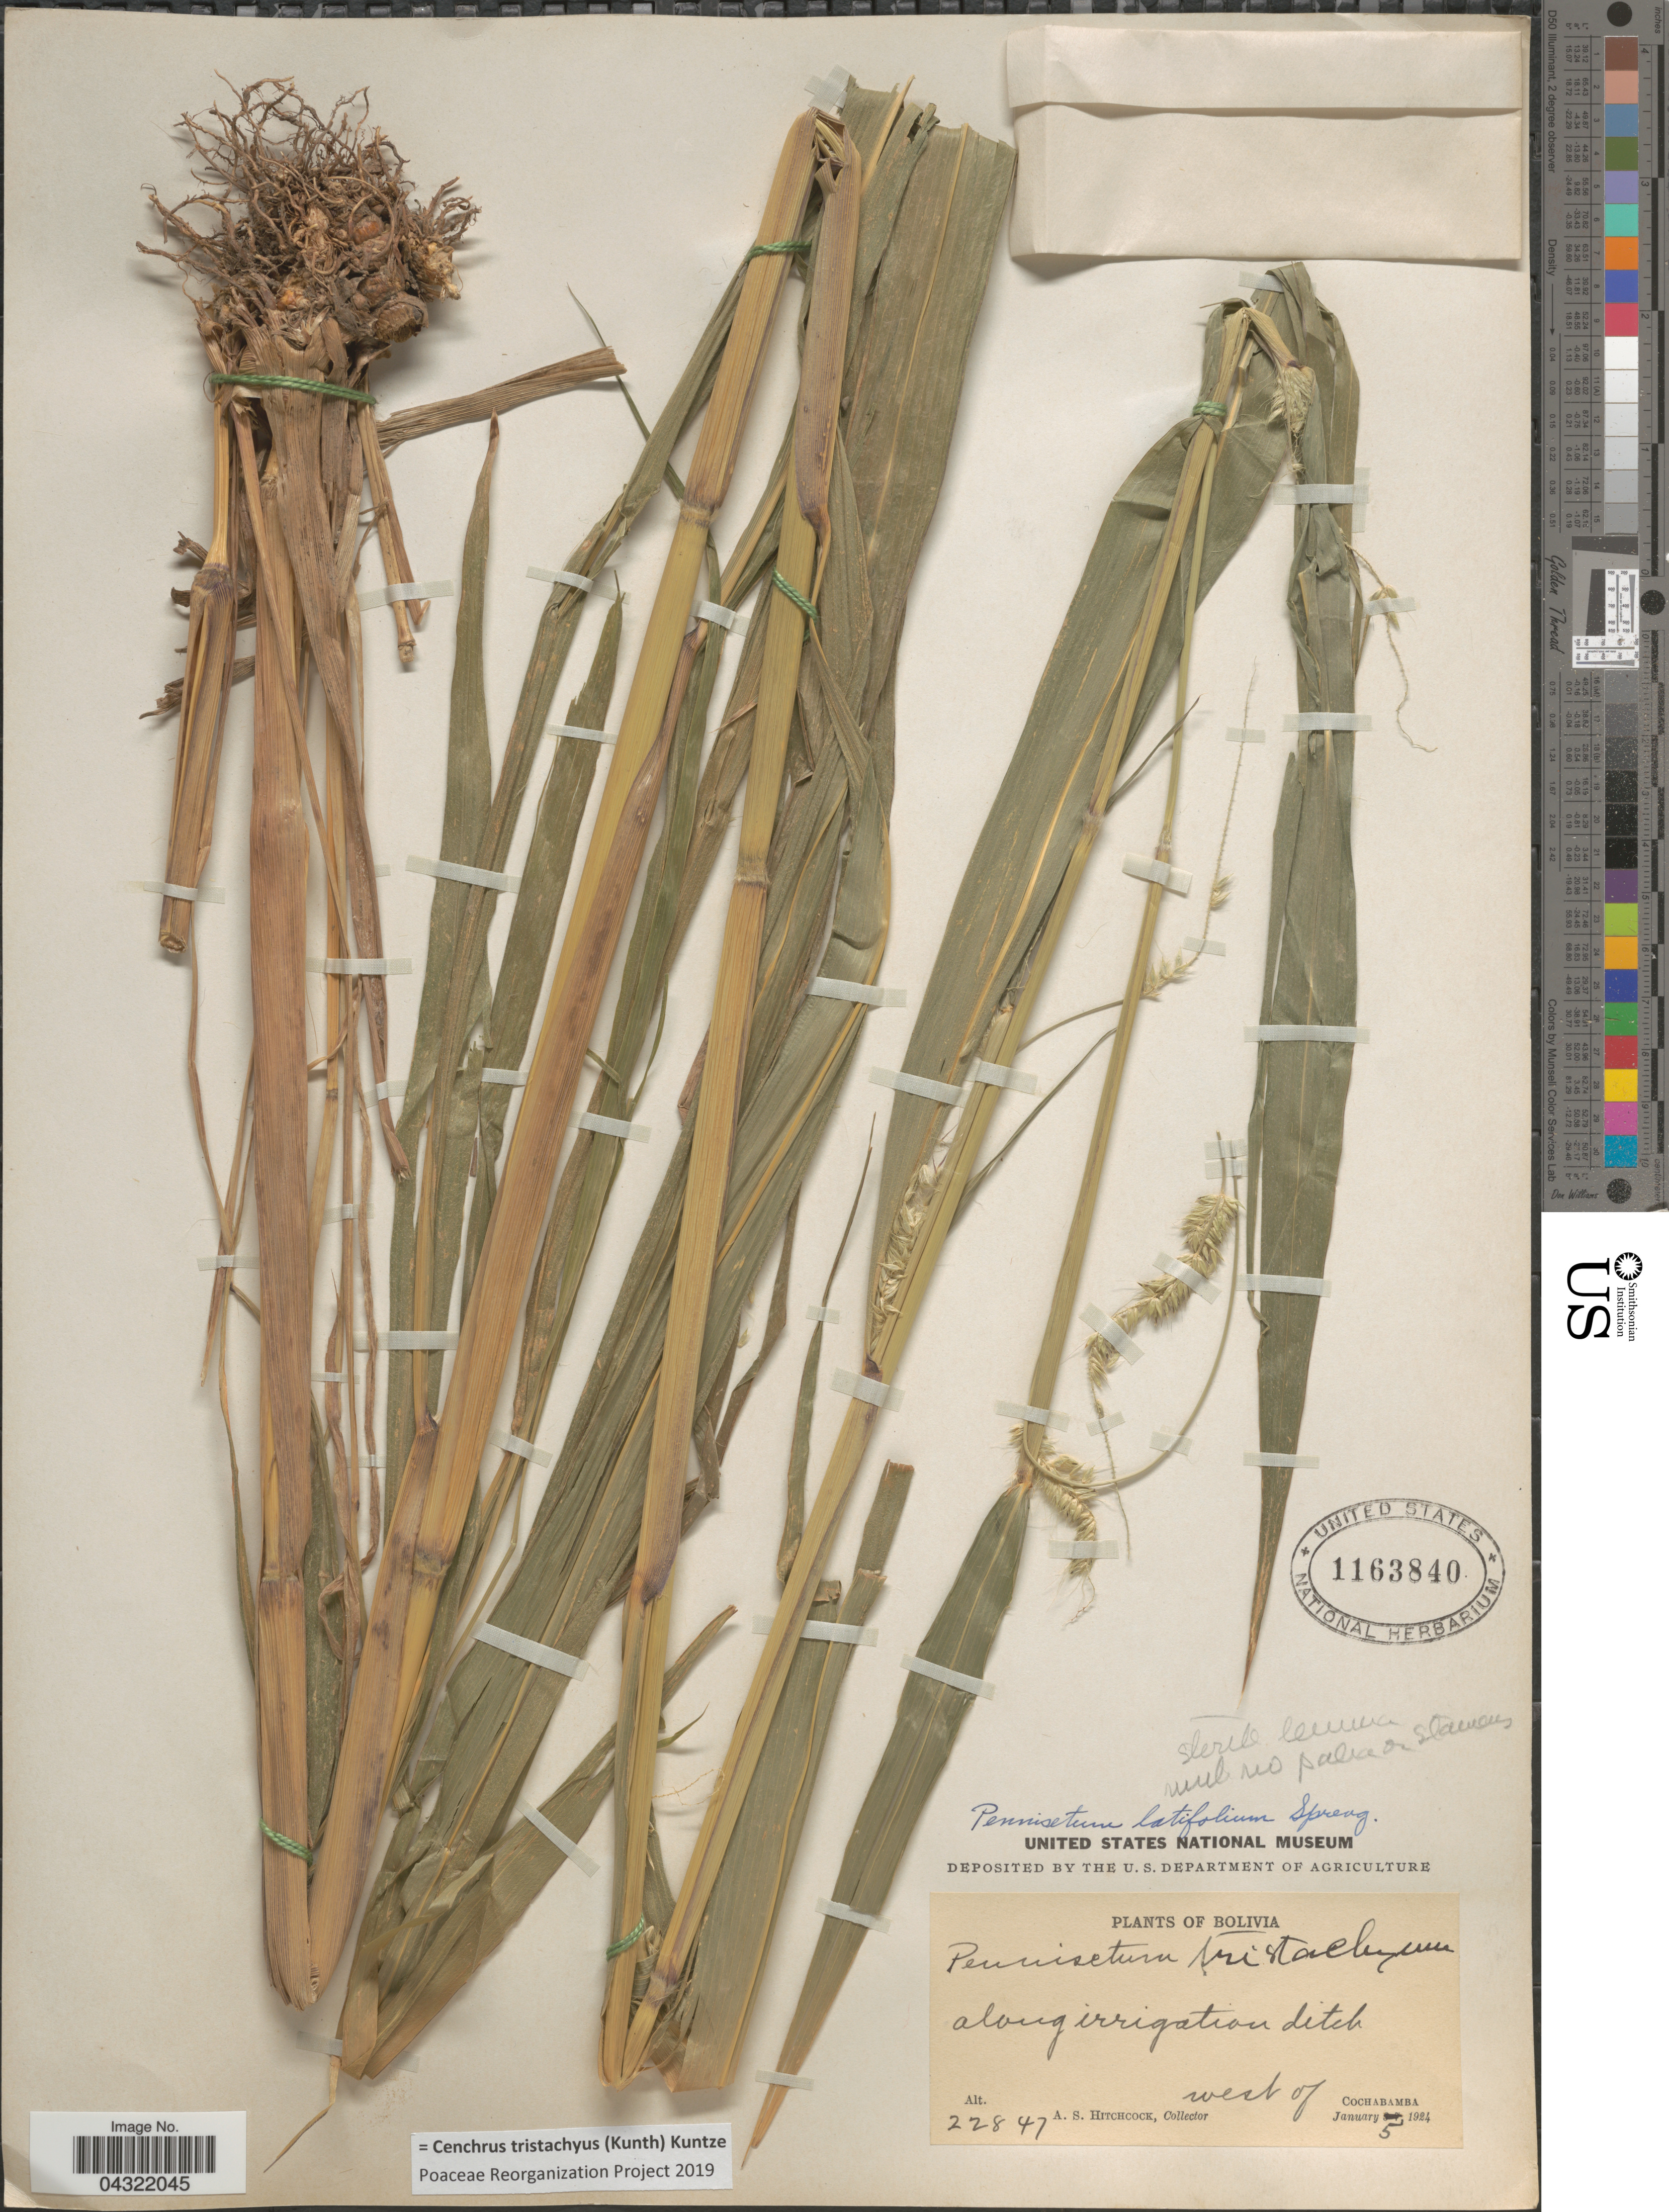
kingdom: Plantae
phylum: Tracheophyta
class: Liliopsida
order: Poales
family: Poaceae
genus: Cenchrus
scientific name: Cenchrus tristachyus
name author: (Kunth) Kuntze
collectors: A. S. Hitchcock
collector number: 22847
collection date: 1924-01-05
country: Bolivia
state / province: Cochabamba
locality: West of Cochabamba.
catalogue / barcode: US 1163840